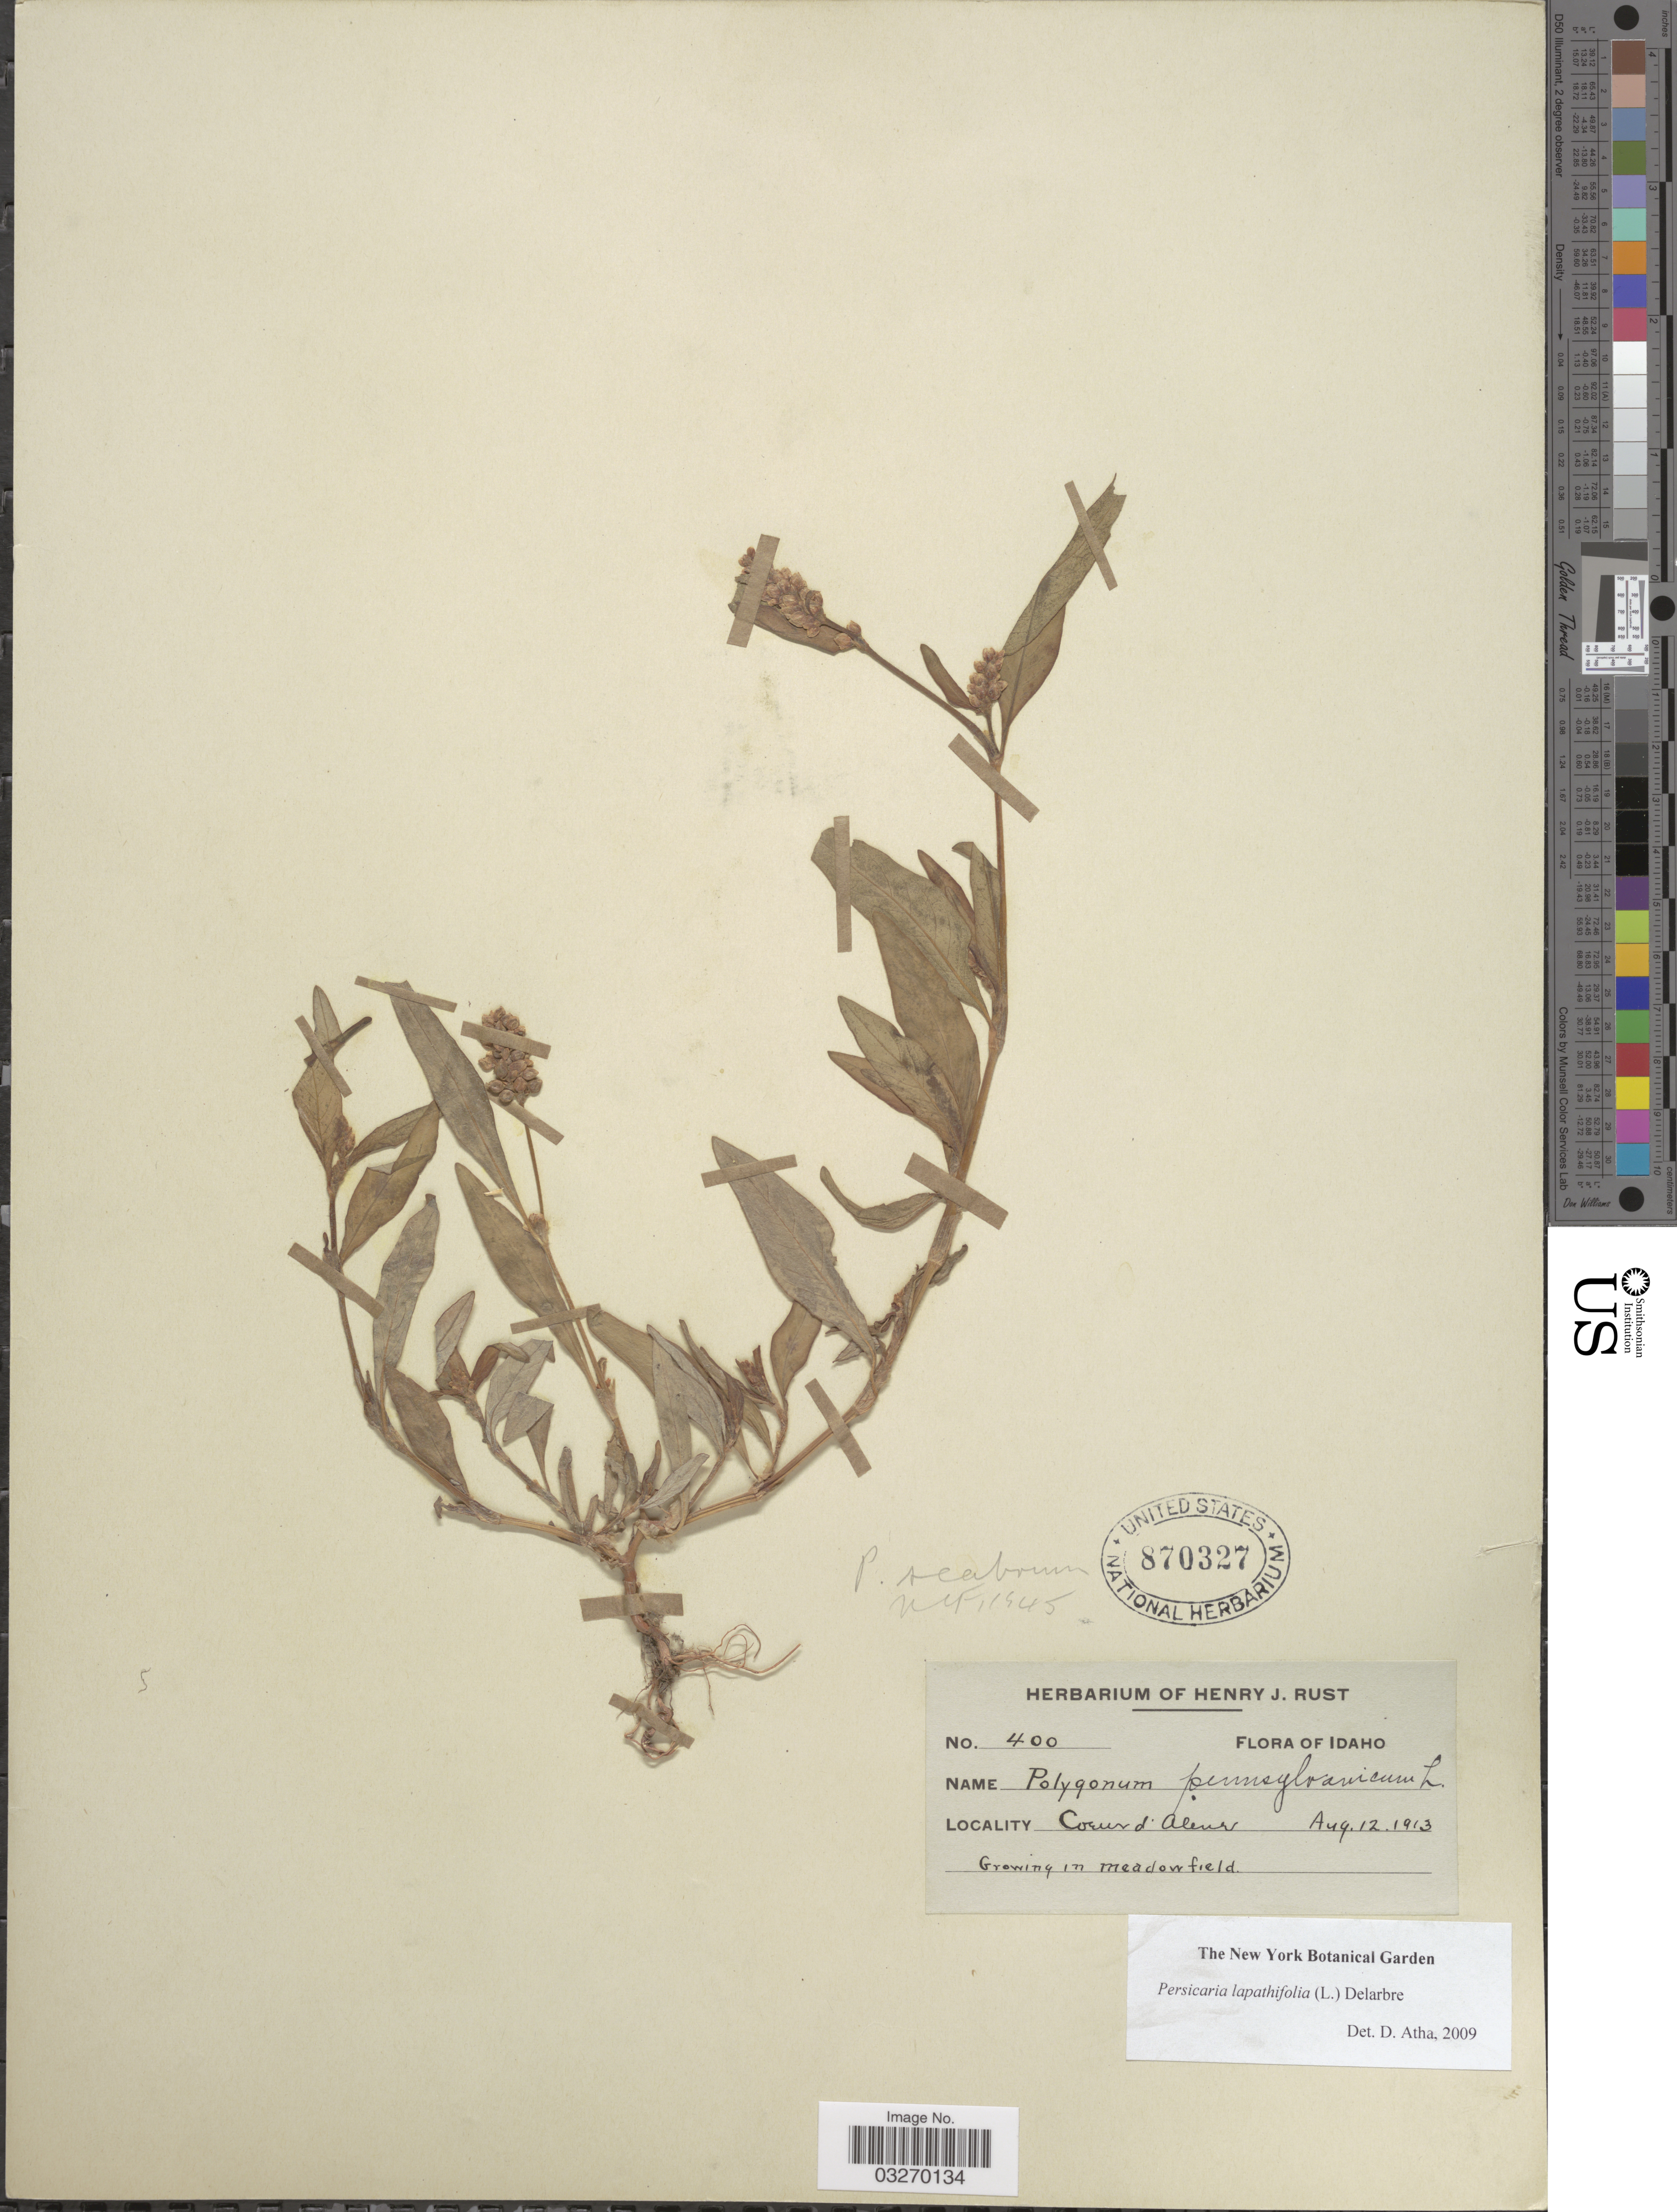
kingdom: Plantae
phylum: Tracheophyta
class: Magnoliopsida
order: Caryophyllales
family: Polygonaceae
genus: Persicaria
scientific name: Persicaria lapathifolia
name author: (L.) Delarbre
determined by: Atha, D. E.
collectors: ex herb. Henry J. Rust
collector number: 400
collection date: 1913-08-12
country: United States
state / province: Idaho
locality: Coeur d'Alene. Meadowfield.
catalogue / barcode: US 870327